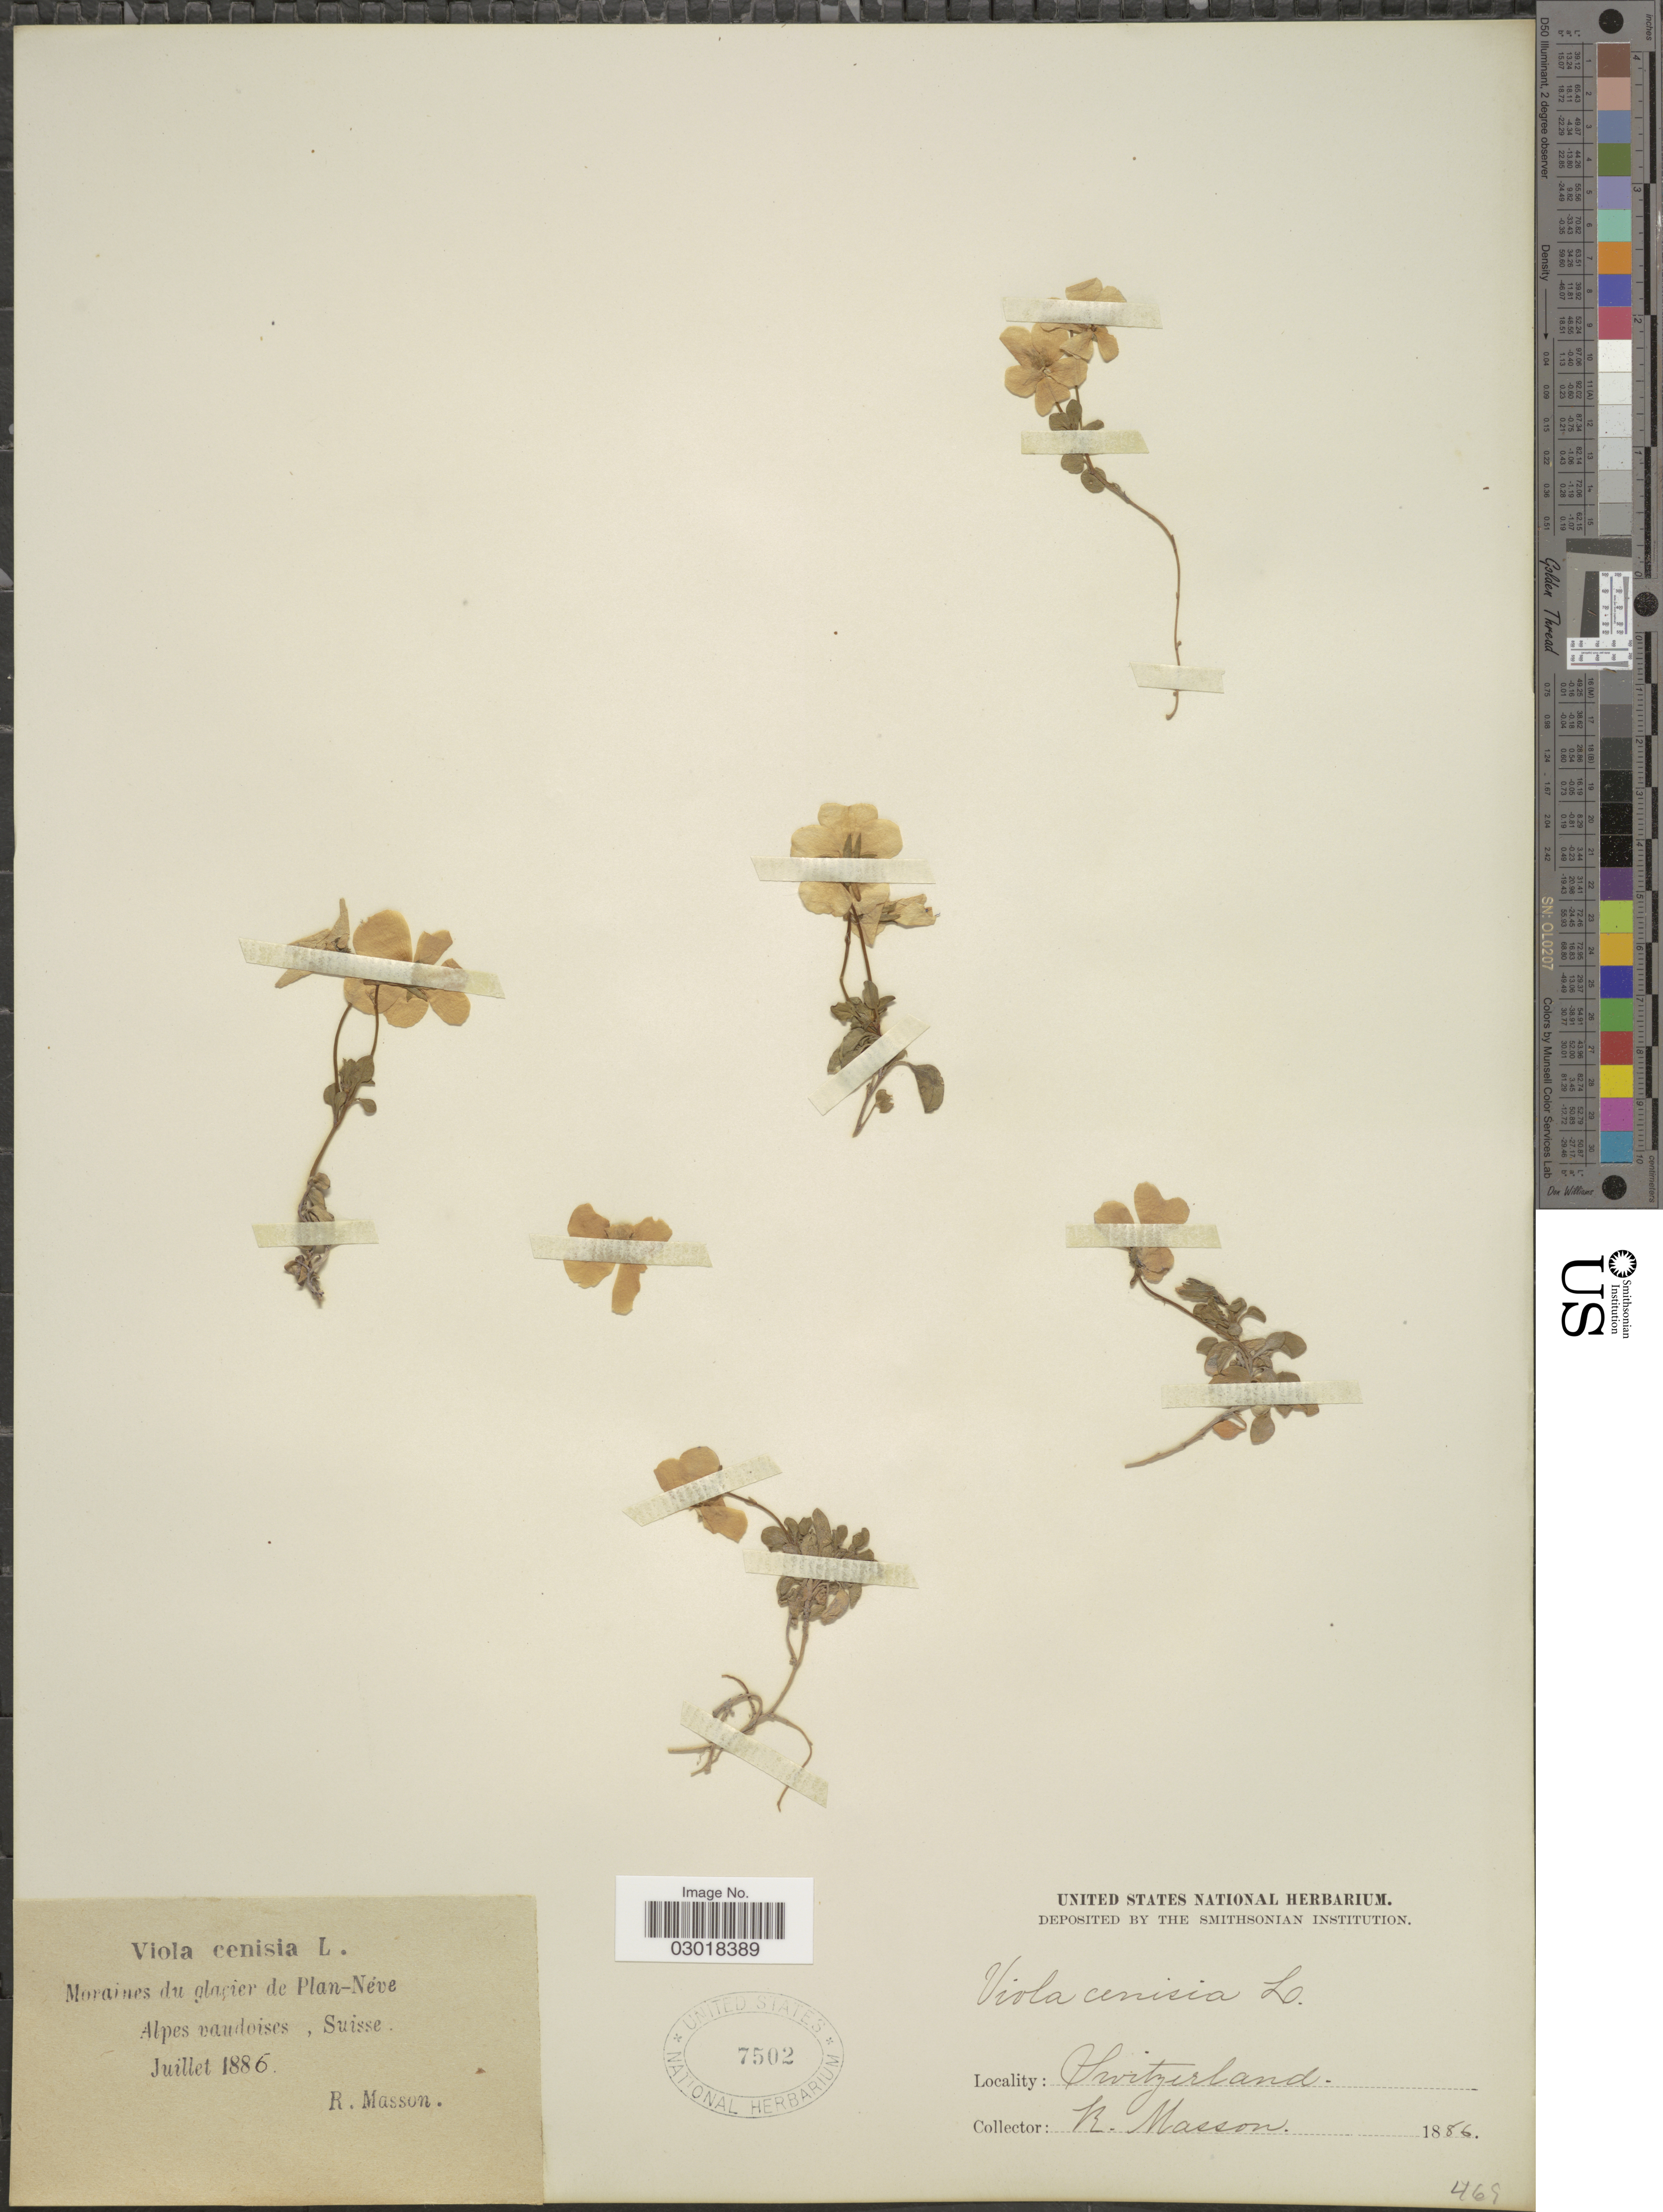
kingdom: Plantae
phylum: Tracheophyta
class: Magnoliopsida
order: Malpighiales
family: Violaceae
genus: Viola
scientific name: Viola cenisia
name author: L.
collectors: R. Masson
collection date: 1886-07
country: Switzerland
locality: Moraines du glacier de Plan-Néve. Alpes vaudoises. Suisse.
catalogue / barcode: US 7502